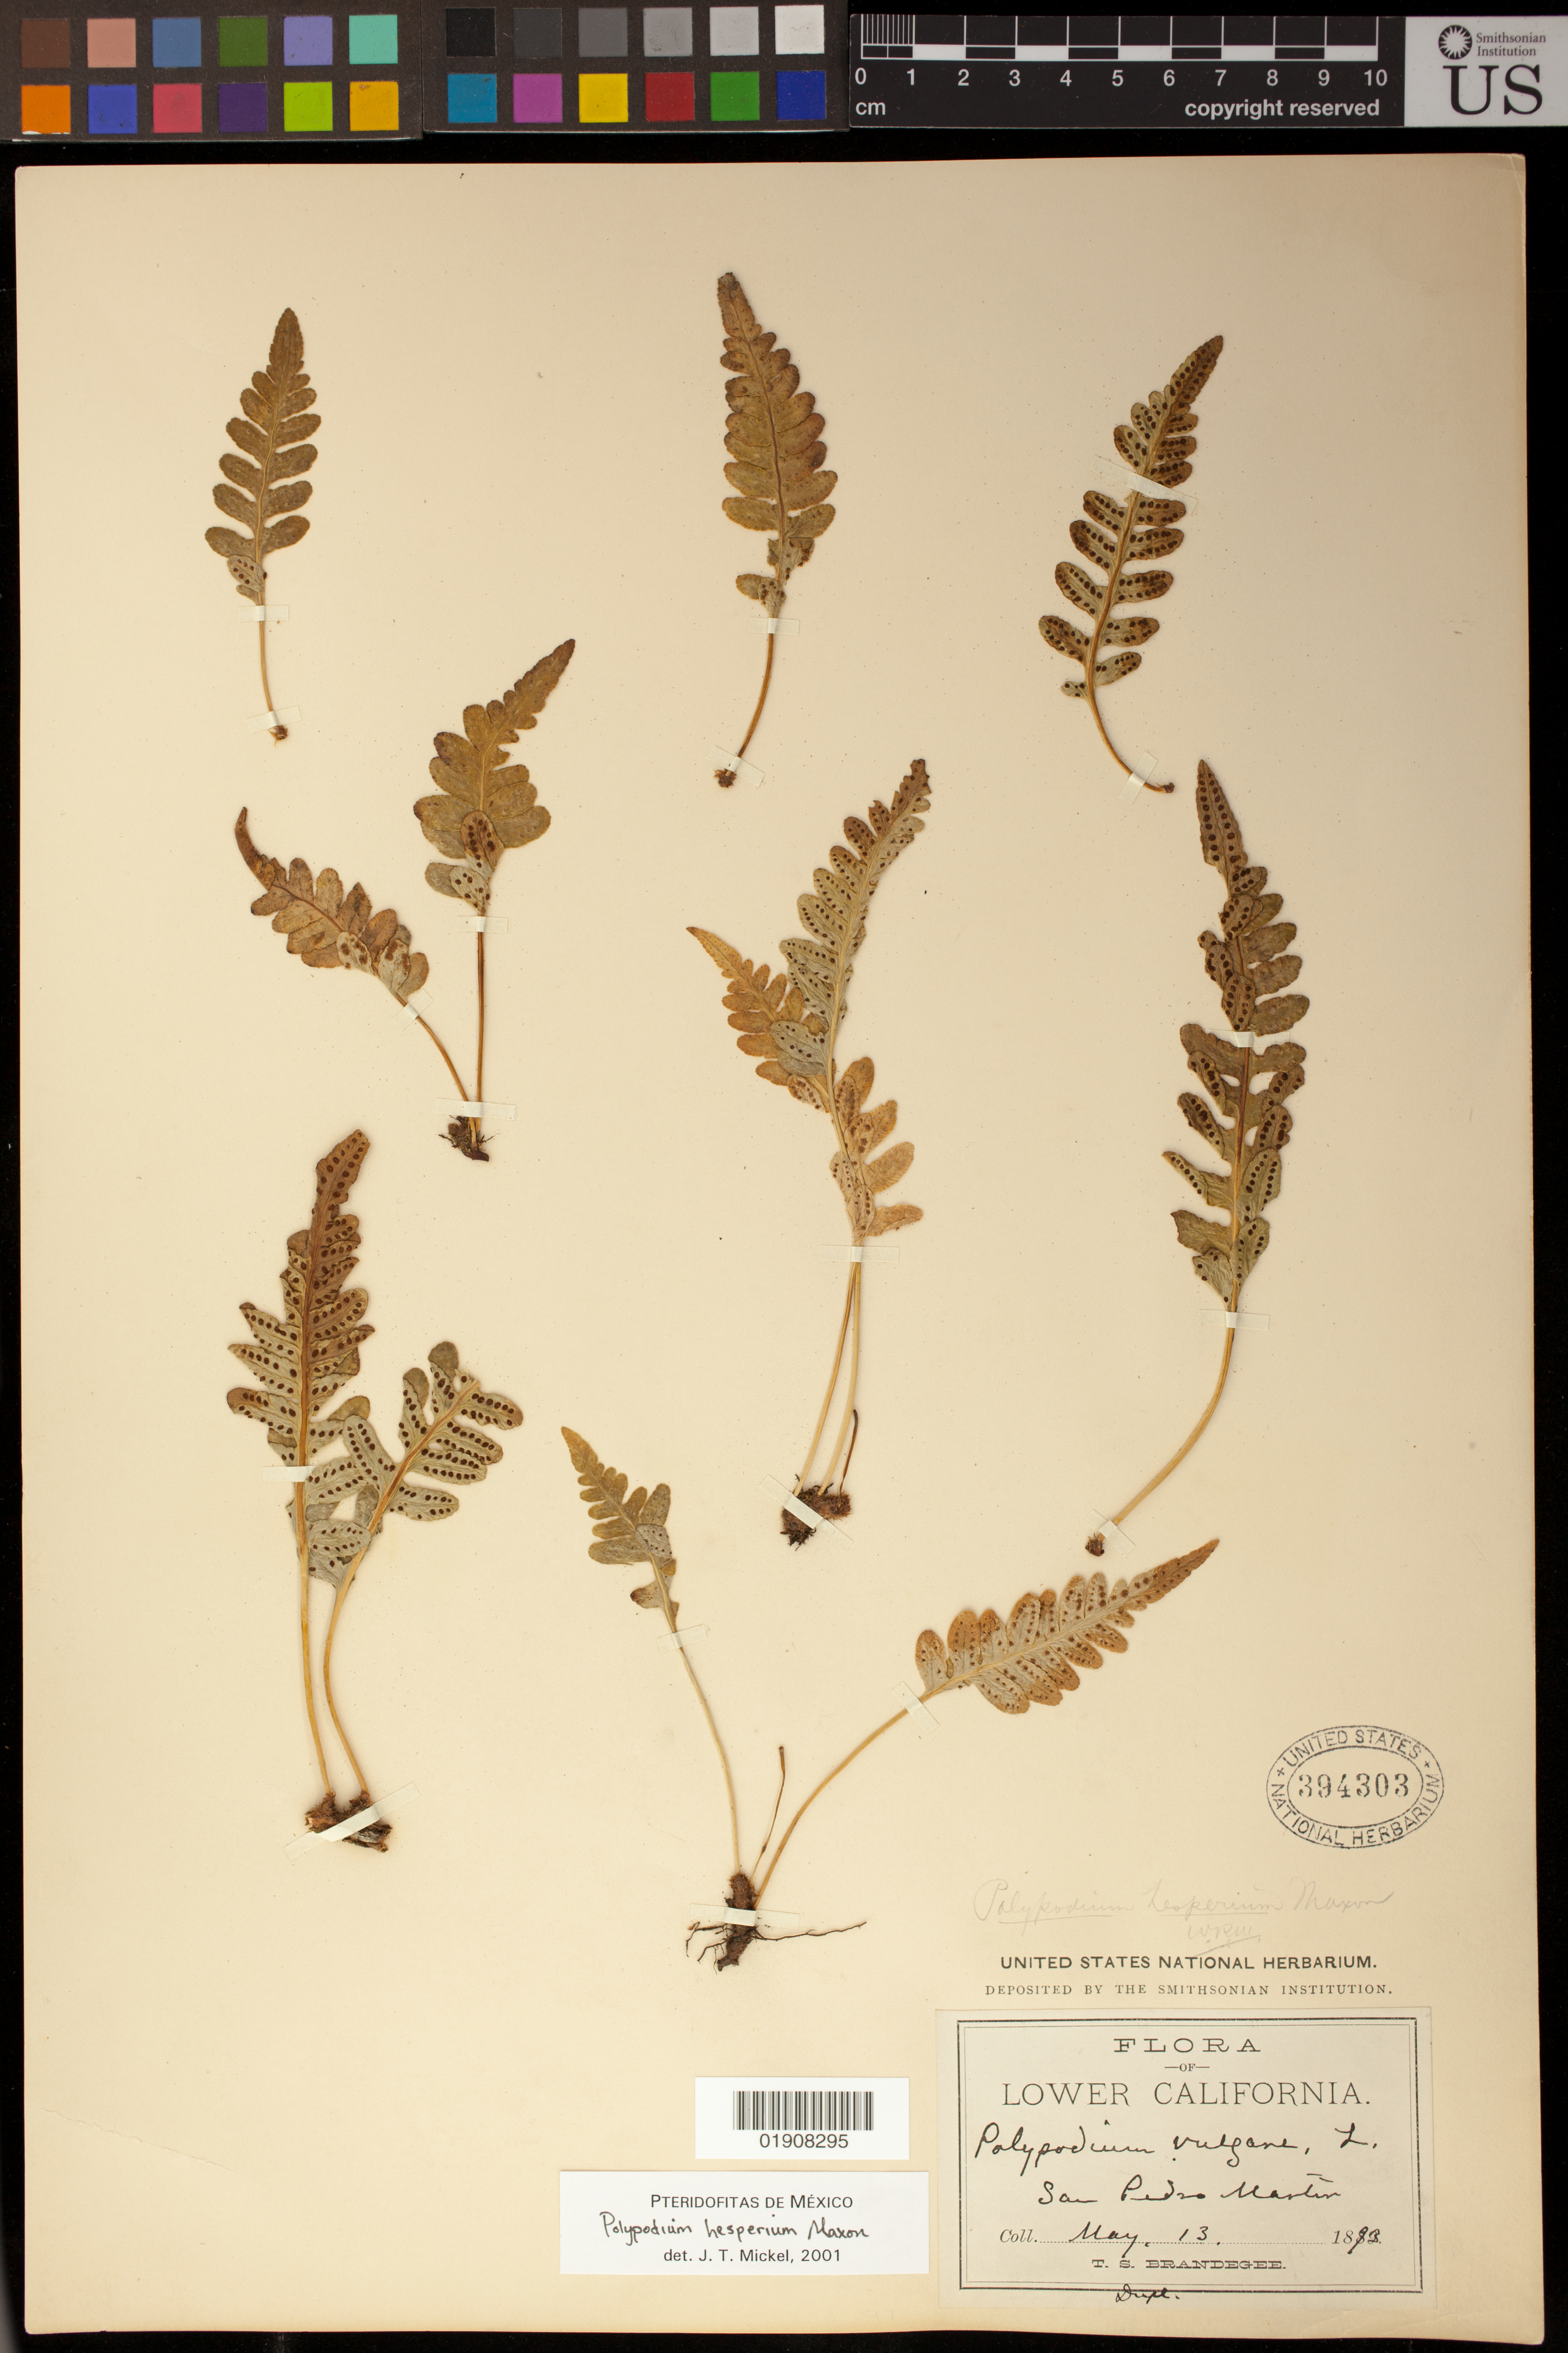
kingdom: Plantae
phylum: Tracheophyta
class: Polypodiopsida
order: Polypodiales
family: Polypodiaceae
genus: Polypodium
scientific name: Polypodium hesperium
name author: Maxon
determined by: Mickel, J. T., (NY), New York Botanical Garden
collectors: T. S. Brandegee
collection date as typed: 13 May 1893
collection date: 1893-05-13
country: Mexico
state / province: Baja California Norte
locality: San Pedro Mártir.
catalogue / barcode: US 394303